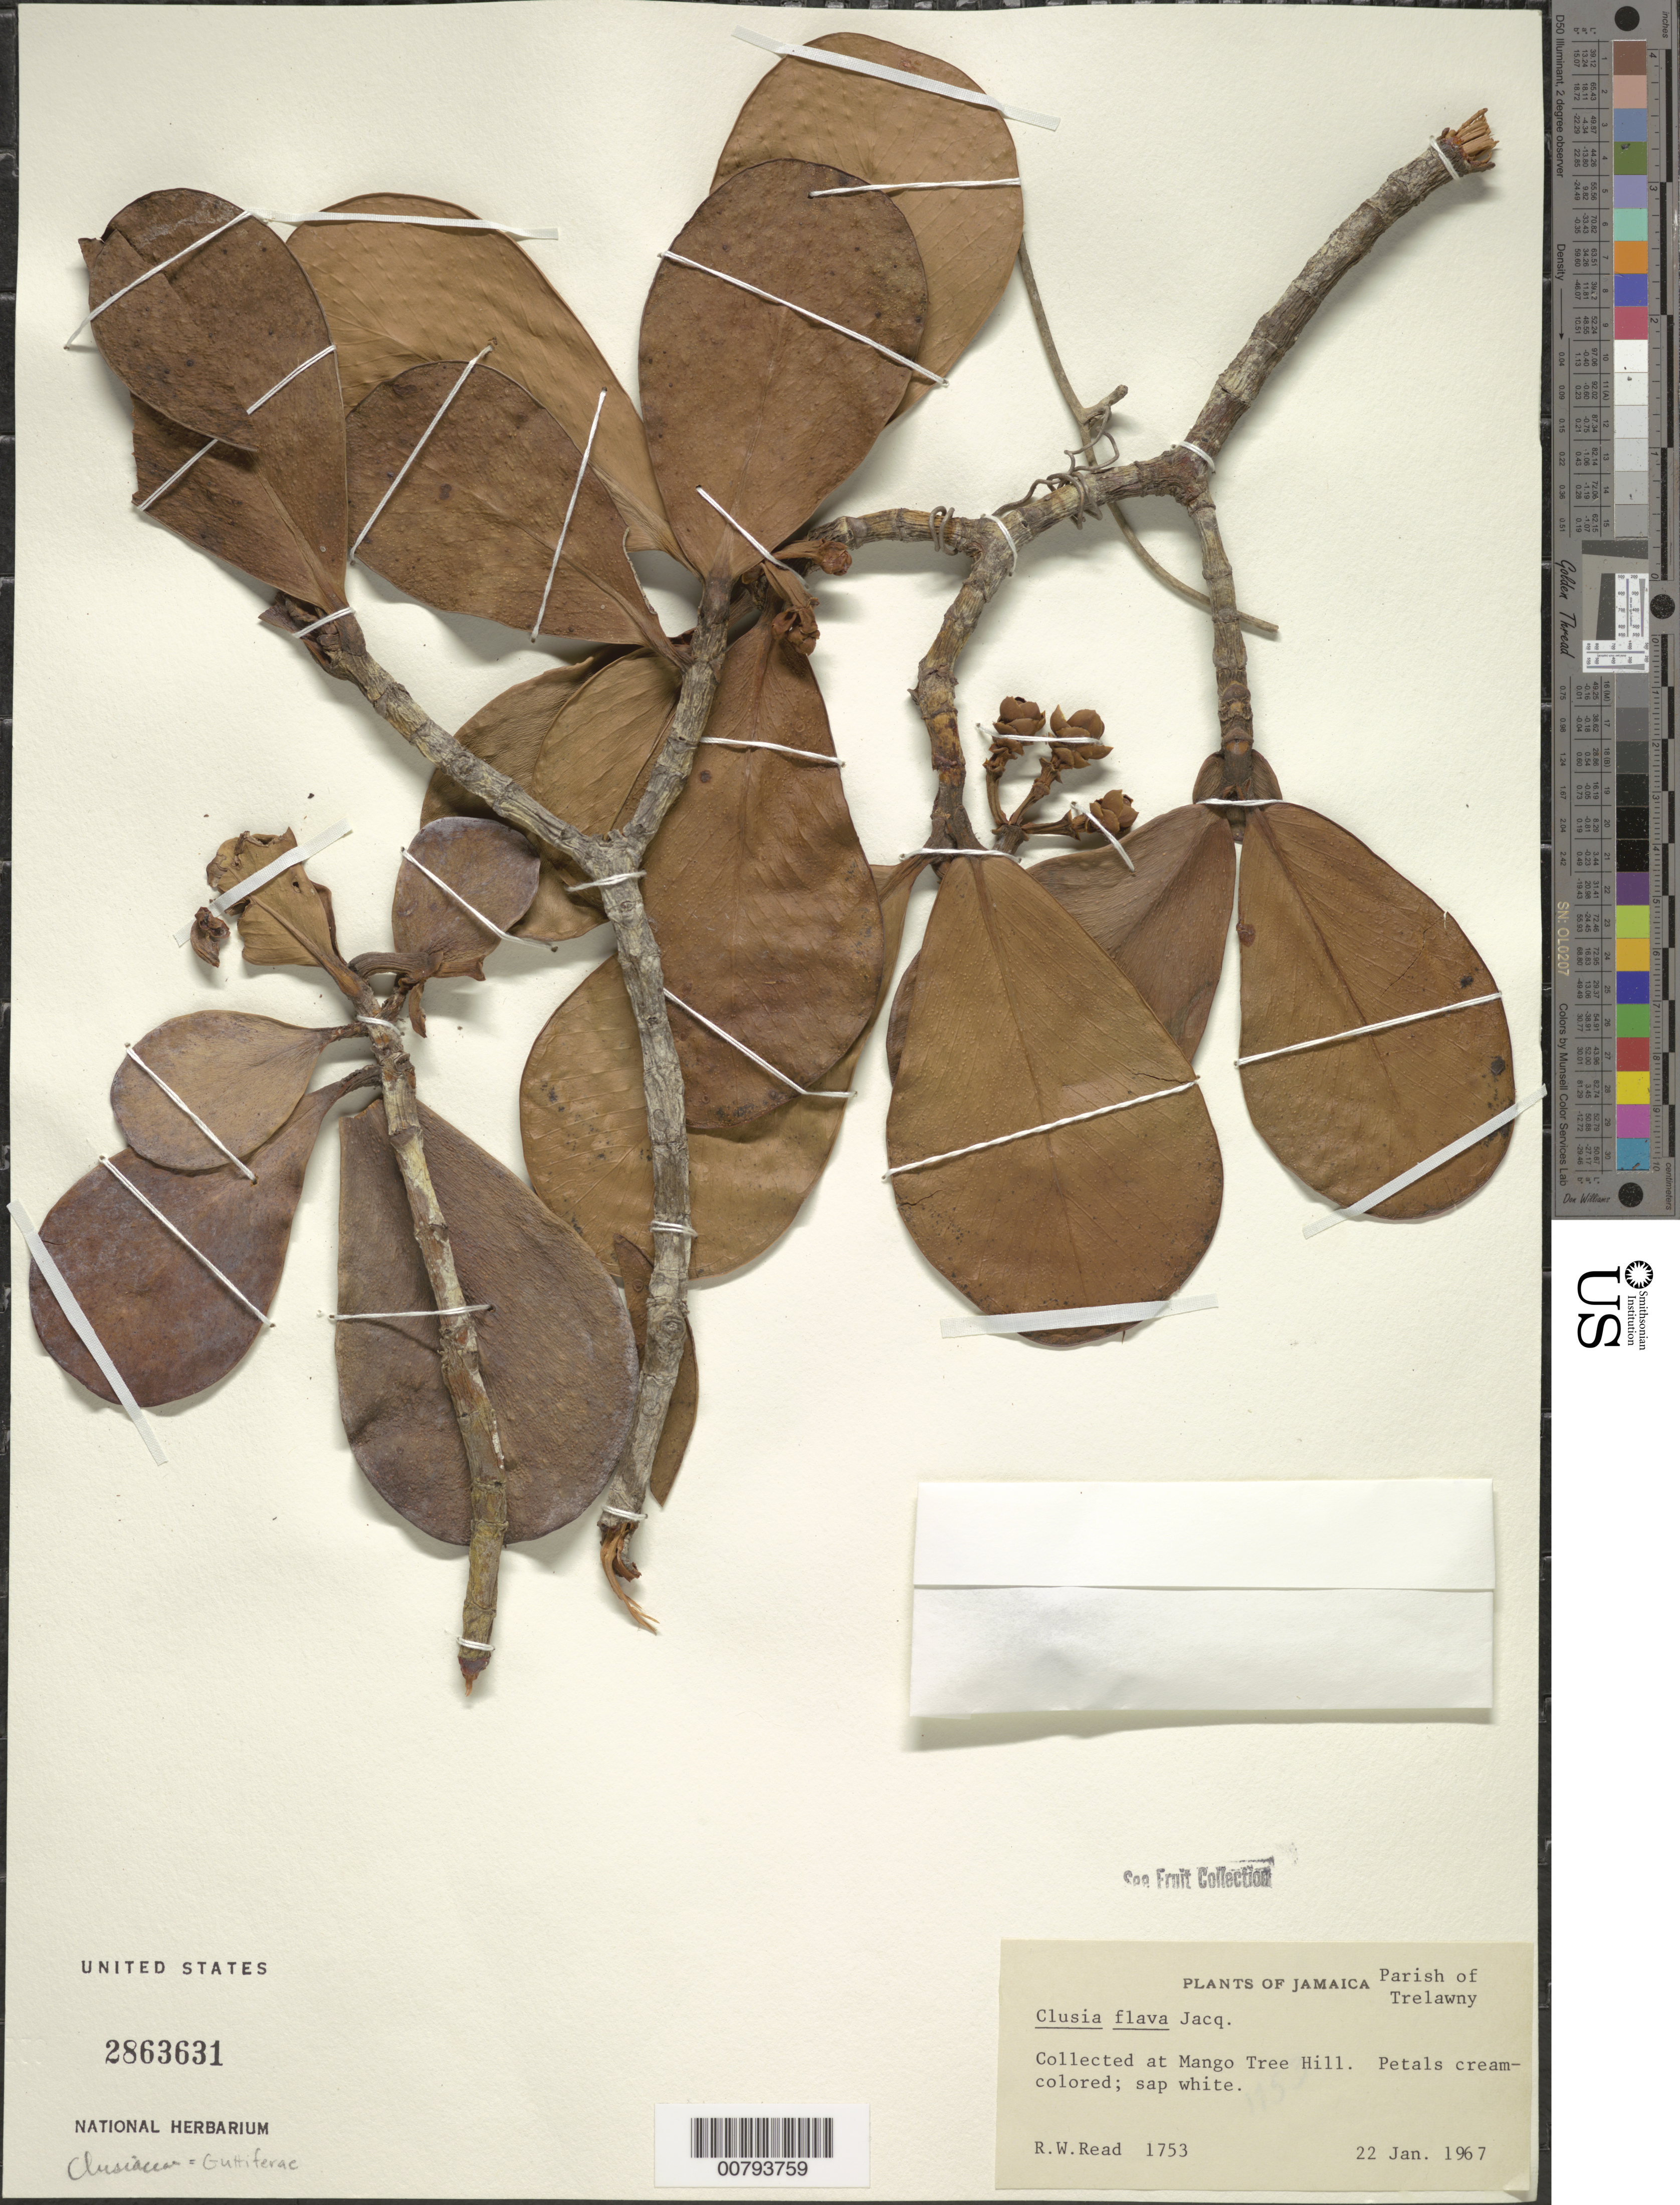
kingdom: Plantae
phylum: Tracheophyta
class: Magnoliopsida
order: Malpighiales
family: Clusiaceae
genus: Clusia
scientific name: Clusia flava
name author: Jacq.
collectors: R. W. Read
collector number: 1753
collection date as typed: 22 Jan 1967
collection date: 1967-01-22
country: Jamaica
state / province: Trelawny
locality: Mango Tree Hill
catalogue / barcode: US 2863631